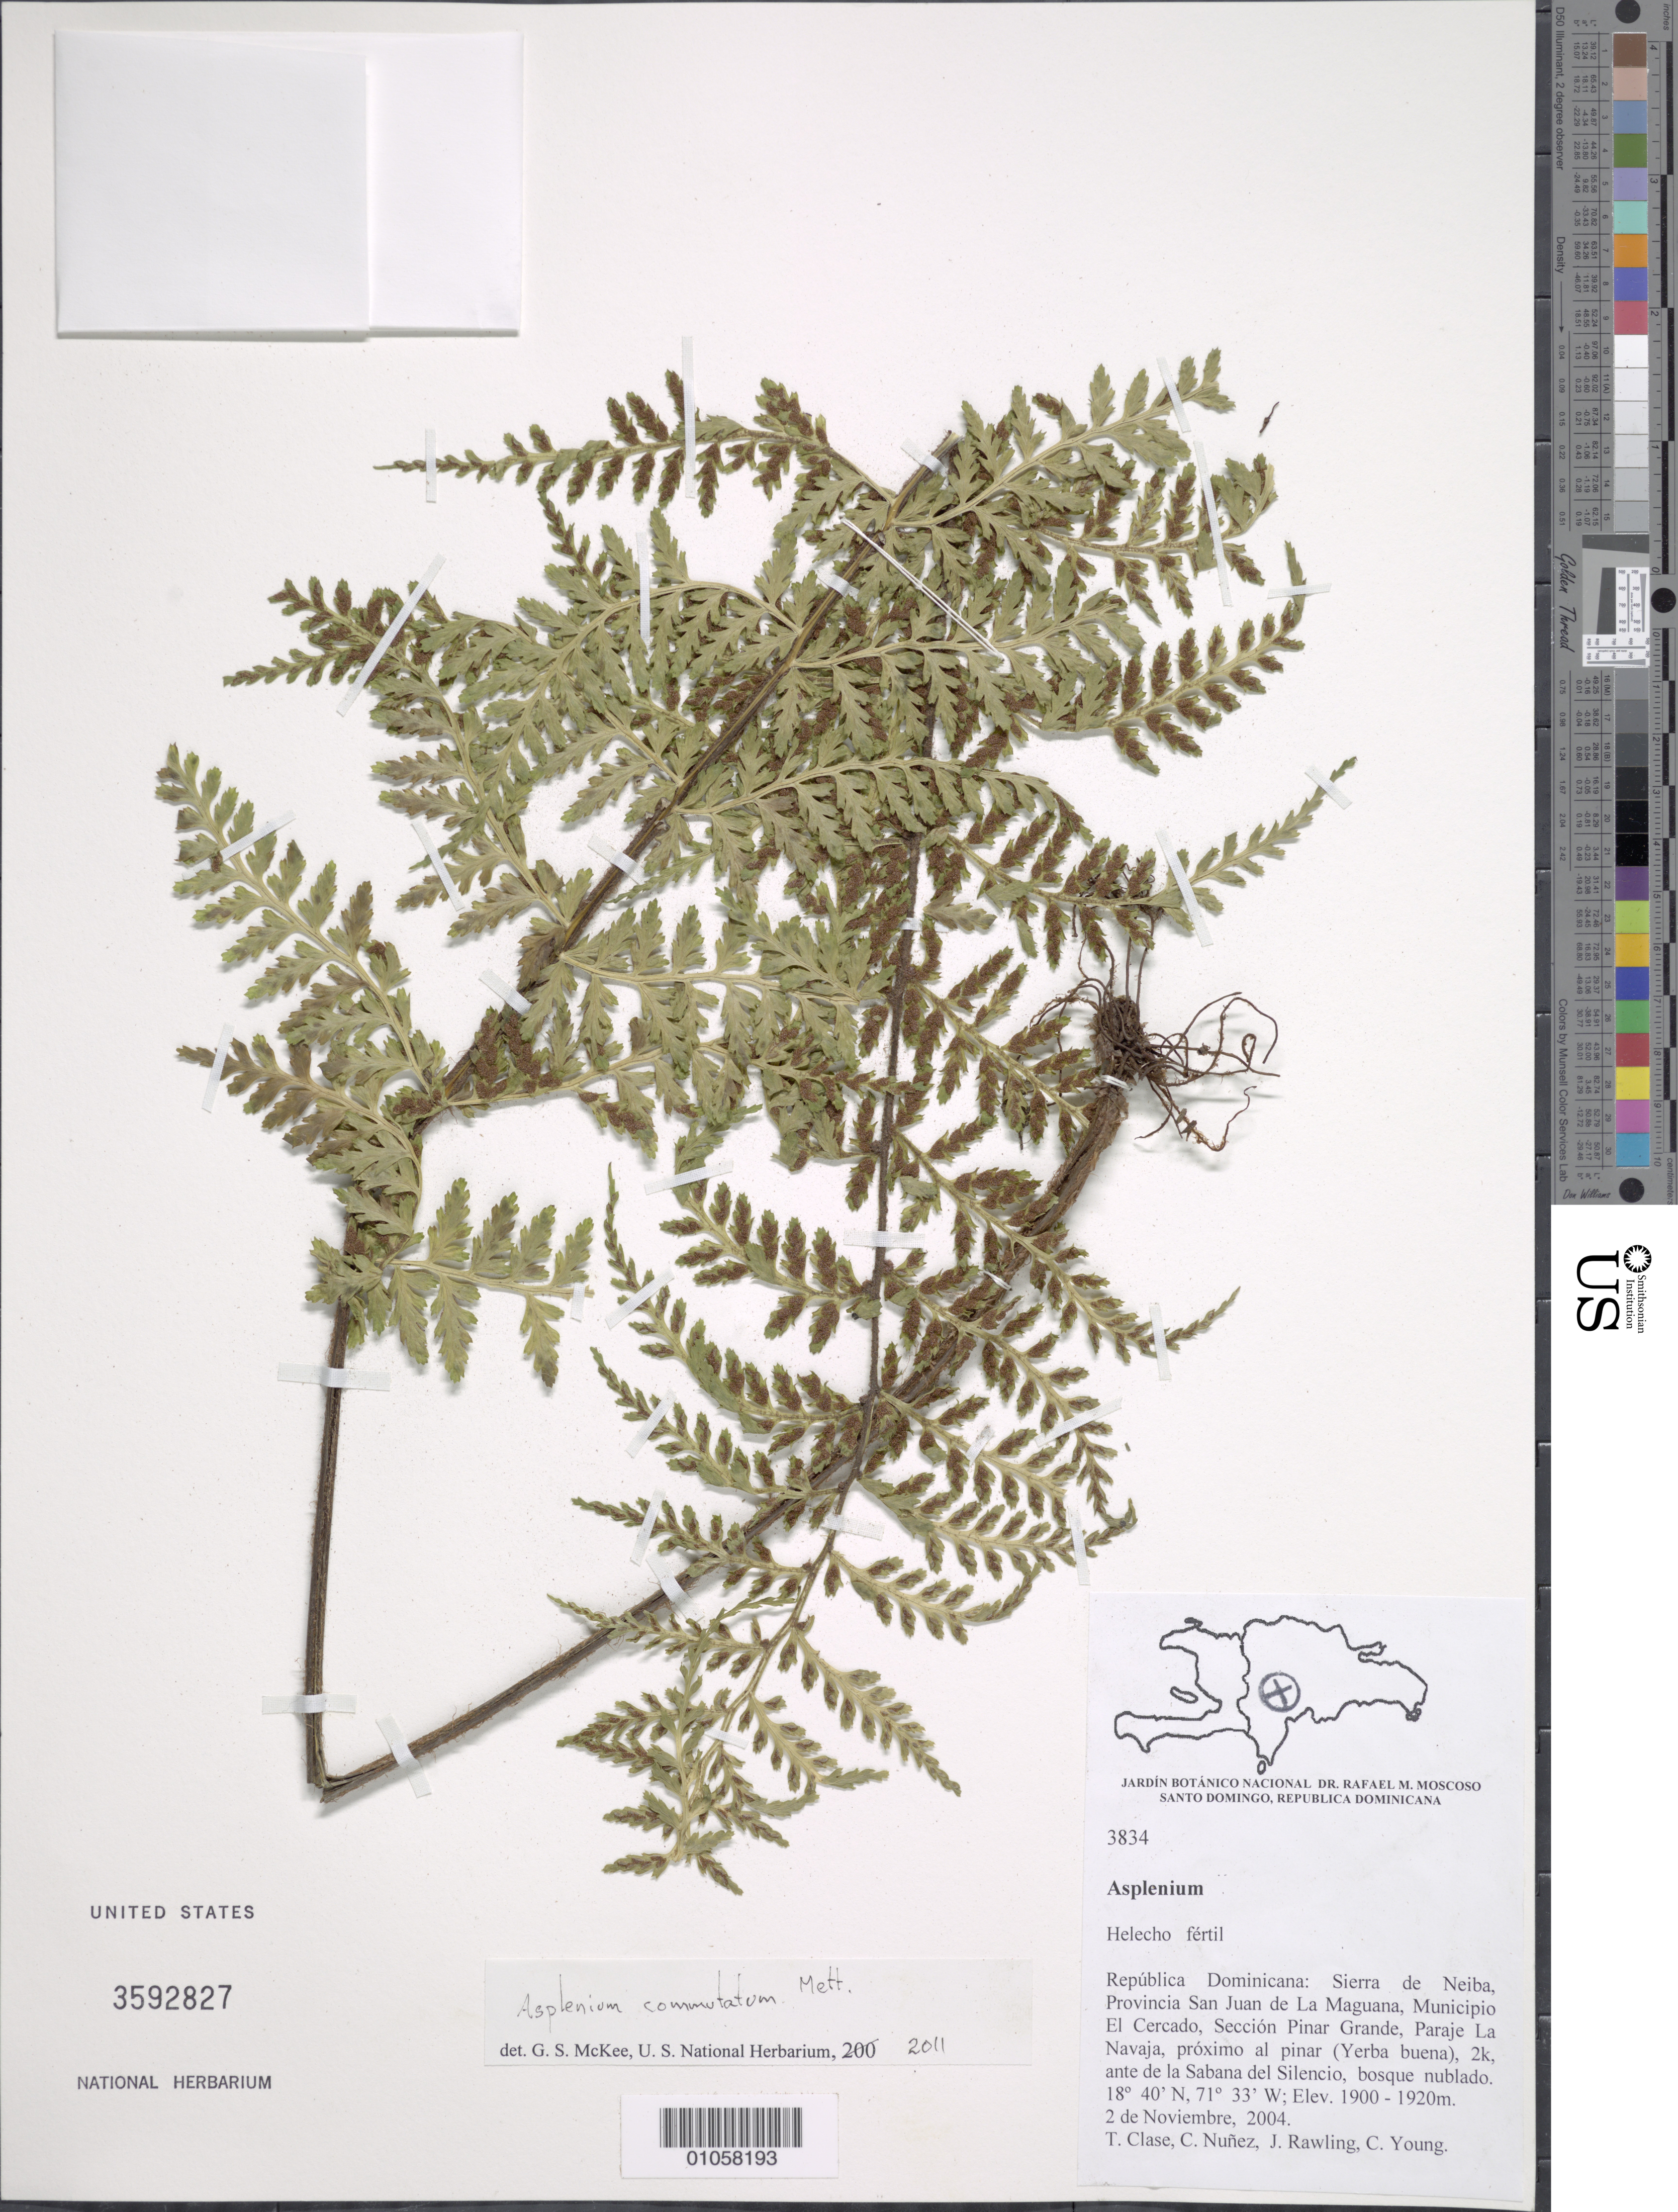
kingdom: Plantae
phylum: Tracheophyta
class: Polypodiopsida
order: Polypodiales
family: Aspleniaceae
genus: Asplenium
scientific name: Asplenium commutatum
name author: Mett. ex Kuhn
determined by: McKee, G. S., (US), NMNH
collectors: T. Clase, C. Nunez, J. Rawling & C. Young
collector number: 3834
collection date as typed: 02 Nov 2004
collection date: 2004-11-02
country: Dominican Republic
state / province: San Juan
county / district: San Juan de la Maguana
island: Hispaniola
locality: Sierra de Neiba, Municipio El Cercado, Sección Pinar Grande, Paraje La Navaja, próximo al pinar (Yerba buena), 2 k ante de la Sabana del Silencio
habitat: Bosque nublado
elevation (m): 1900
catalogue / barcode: US 3592827